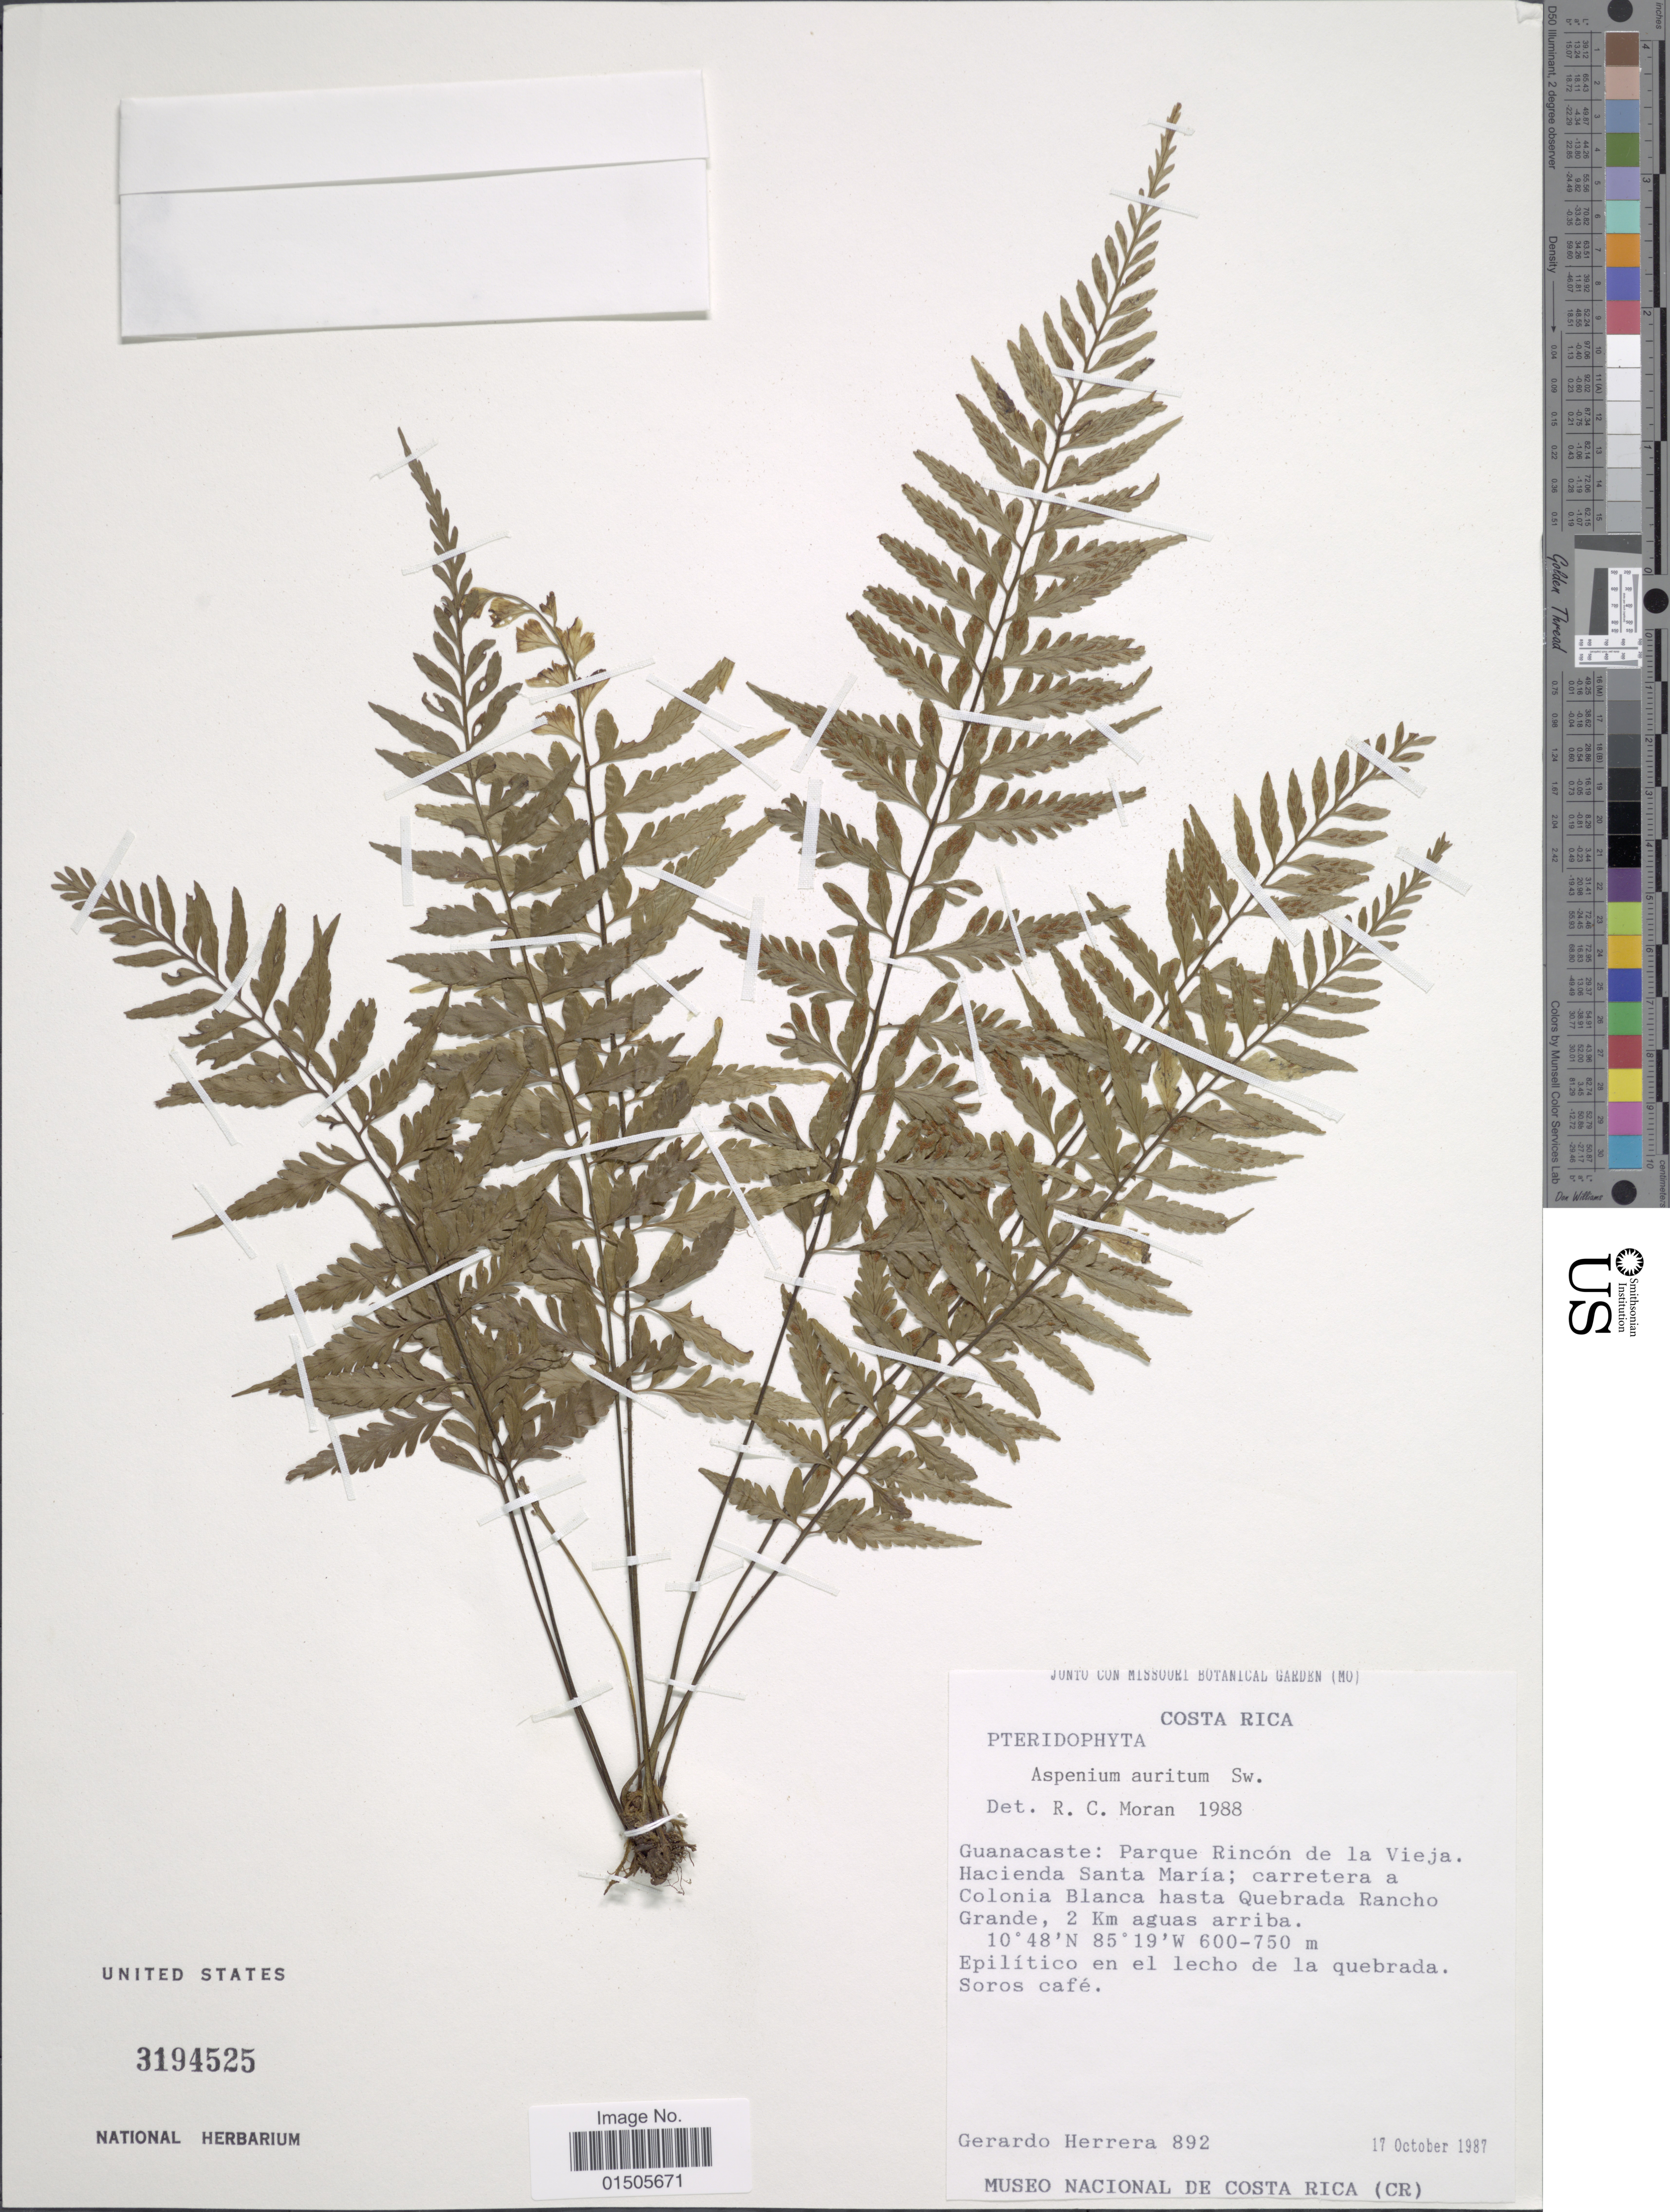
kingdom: Plantae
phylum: Tracheophyta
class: Polypodiopsida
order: Polypodiales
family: Aspleniaceae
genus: Asplenium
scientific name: Asplenium auritum var. intermedium ined.?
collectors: G. Herrera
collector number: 892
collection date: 1987-10-17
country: Costa Rica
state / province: Guanacaste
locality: Parque Rincon de la Vieja. Hacienda Santa Maria: carretera a Colonia Blanca Hasta Quebrada Rancho Grande, 2 km aguas arriba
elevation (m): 600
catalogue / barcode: US 3194525